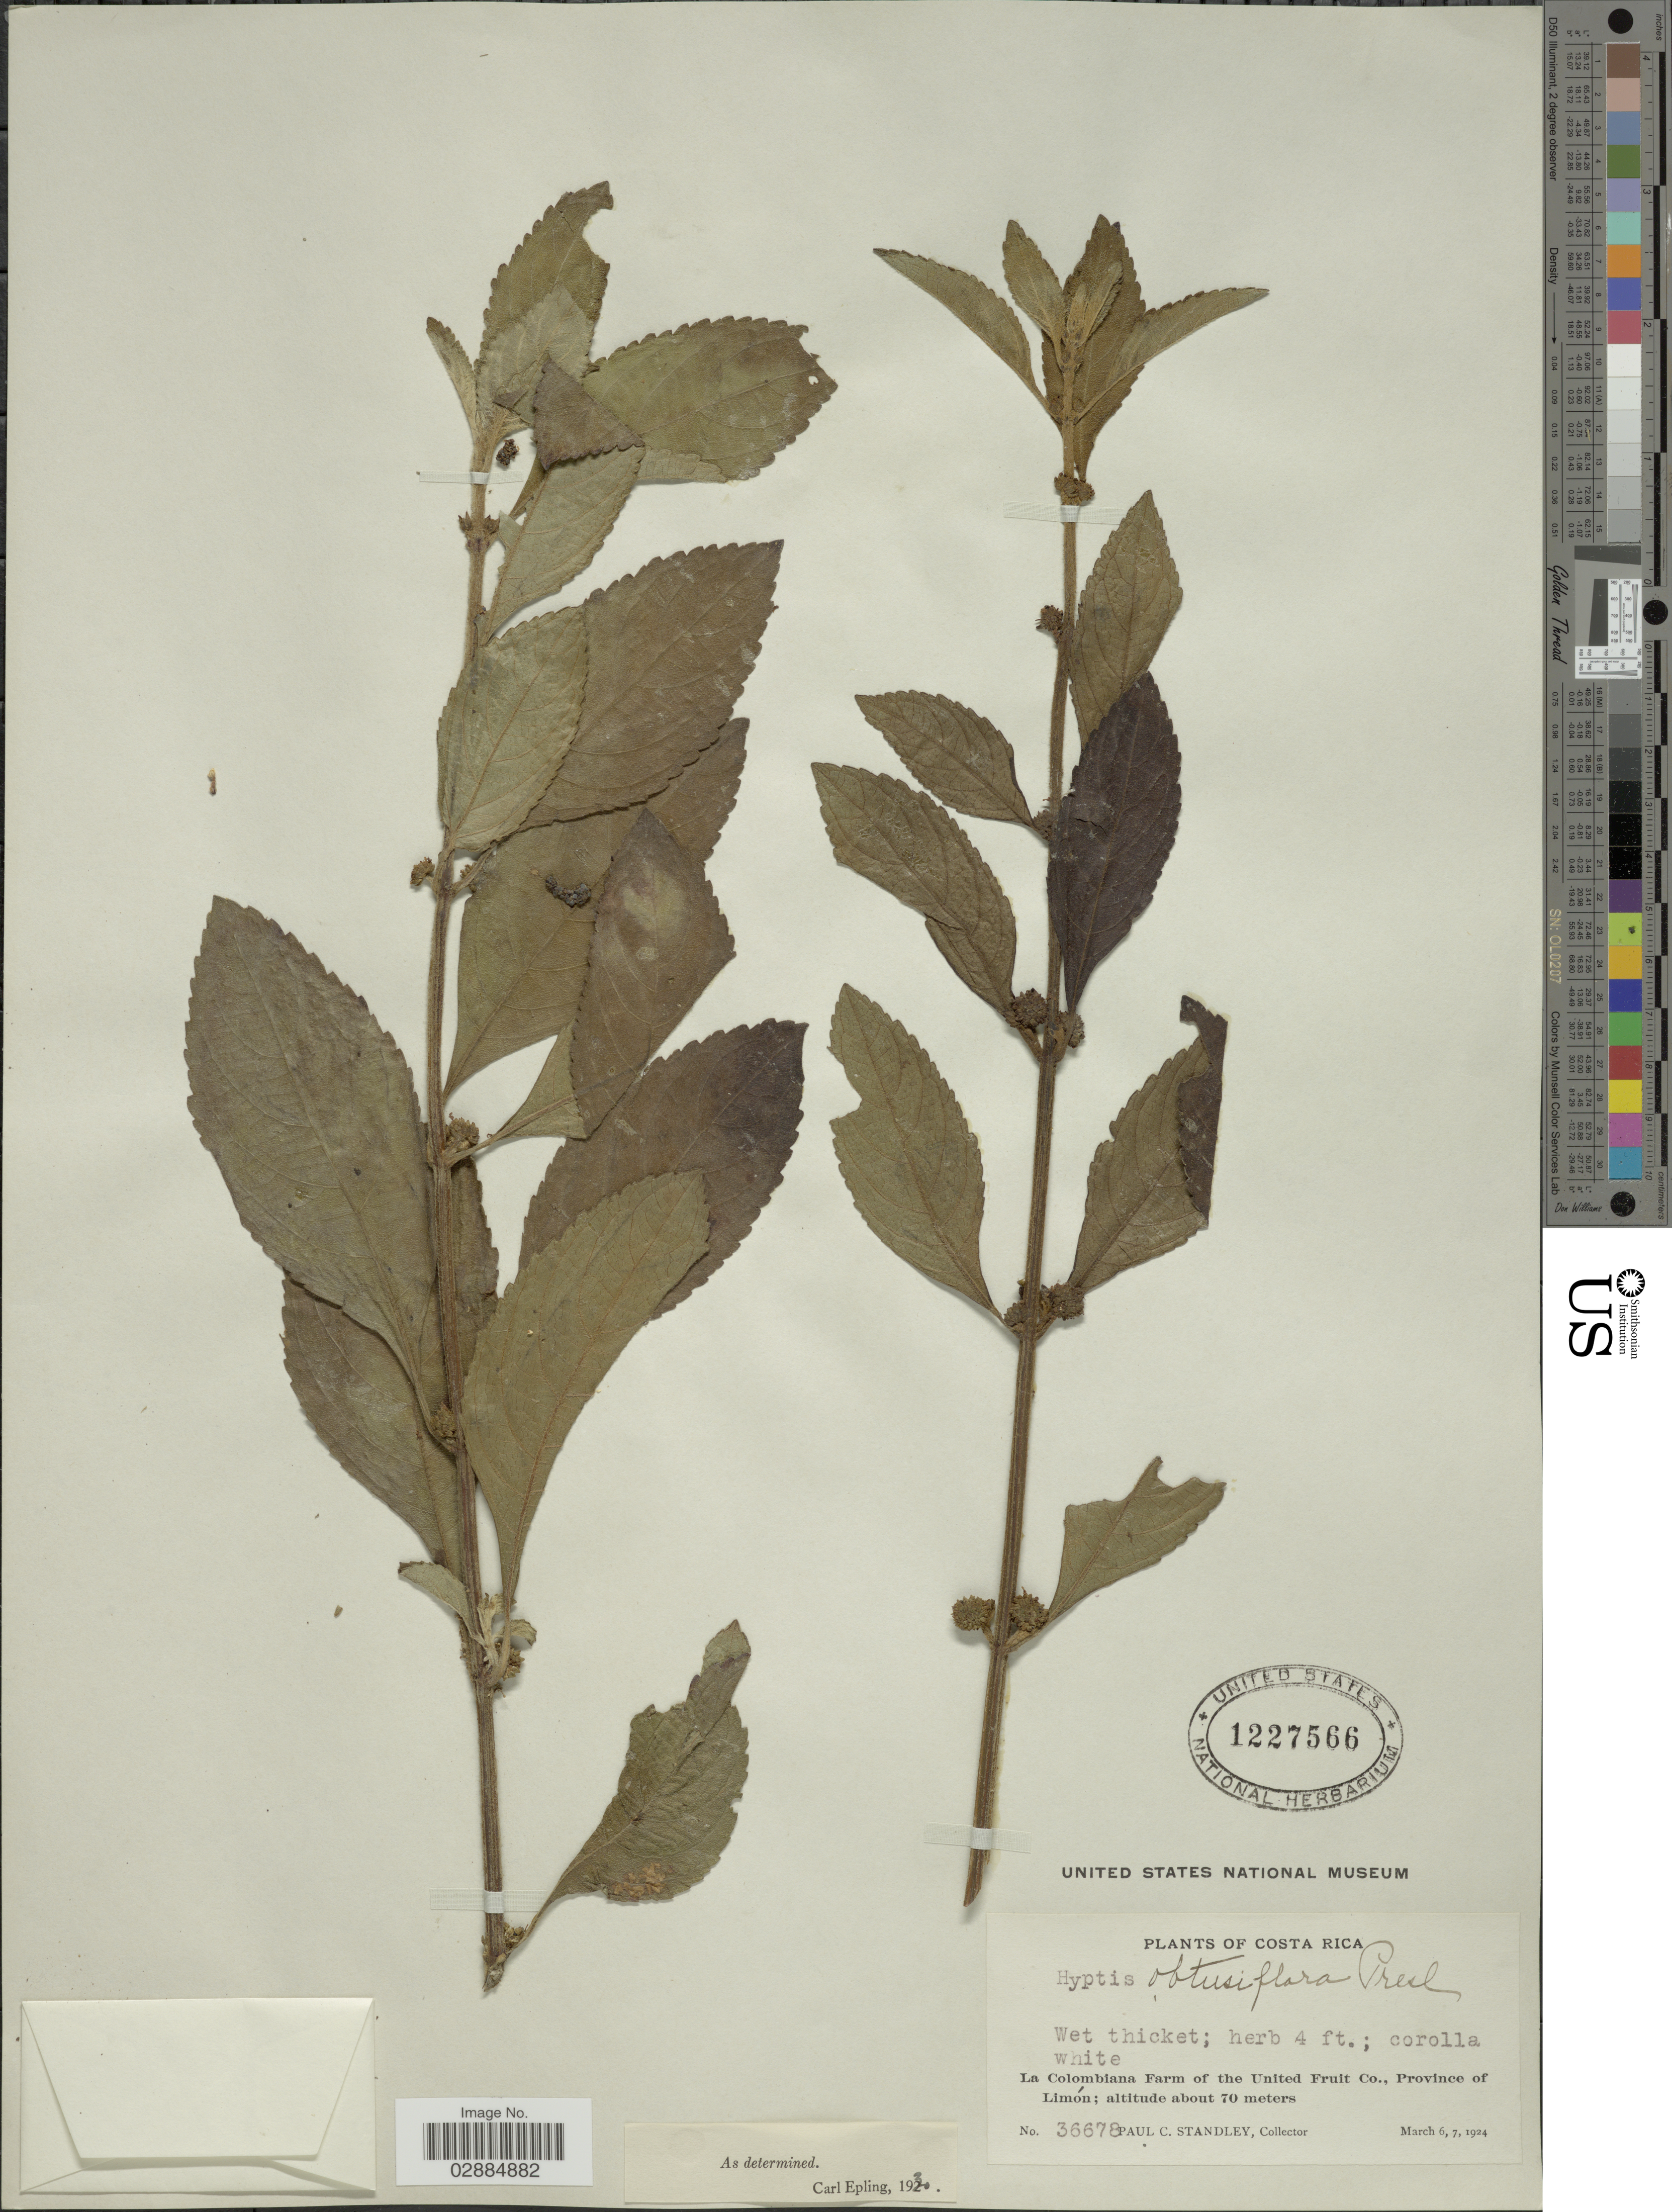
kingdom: Plantae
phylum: Tracheophyta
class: Magnoliopsida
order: Lamiales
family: Lamiaceae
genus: Hyptis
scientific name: Hyptis obtusiflora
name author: C. Presl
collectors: P. C. Standley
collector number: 36678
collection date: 1924-03-06/1924-03-07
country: Costa Rica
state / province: Limón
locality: La Colombiana Farm of the United Fruit Co., Province of Limón.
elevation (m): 70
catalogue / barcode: US 1227566